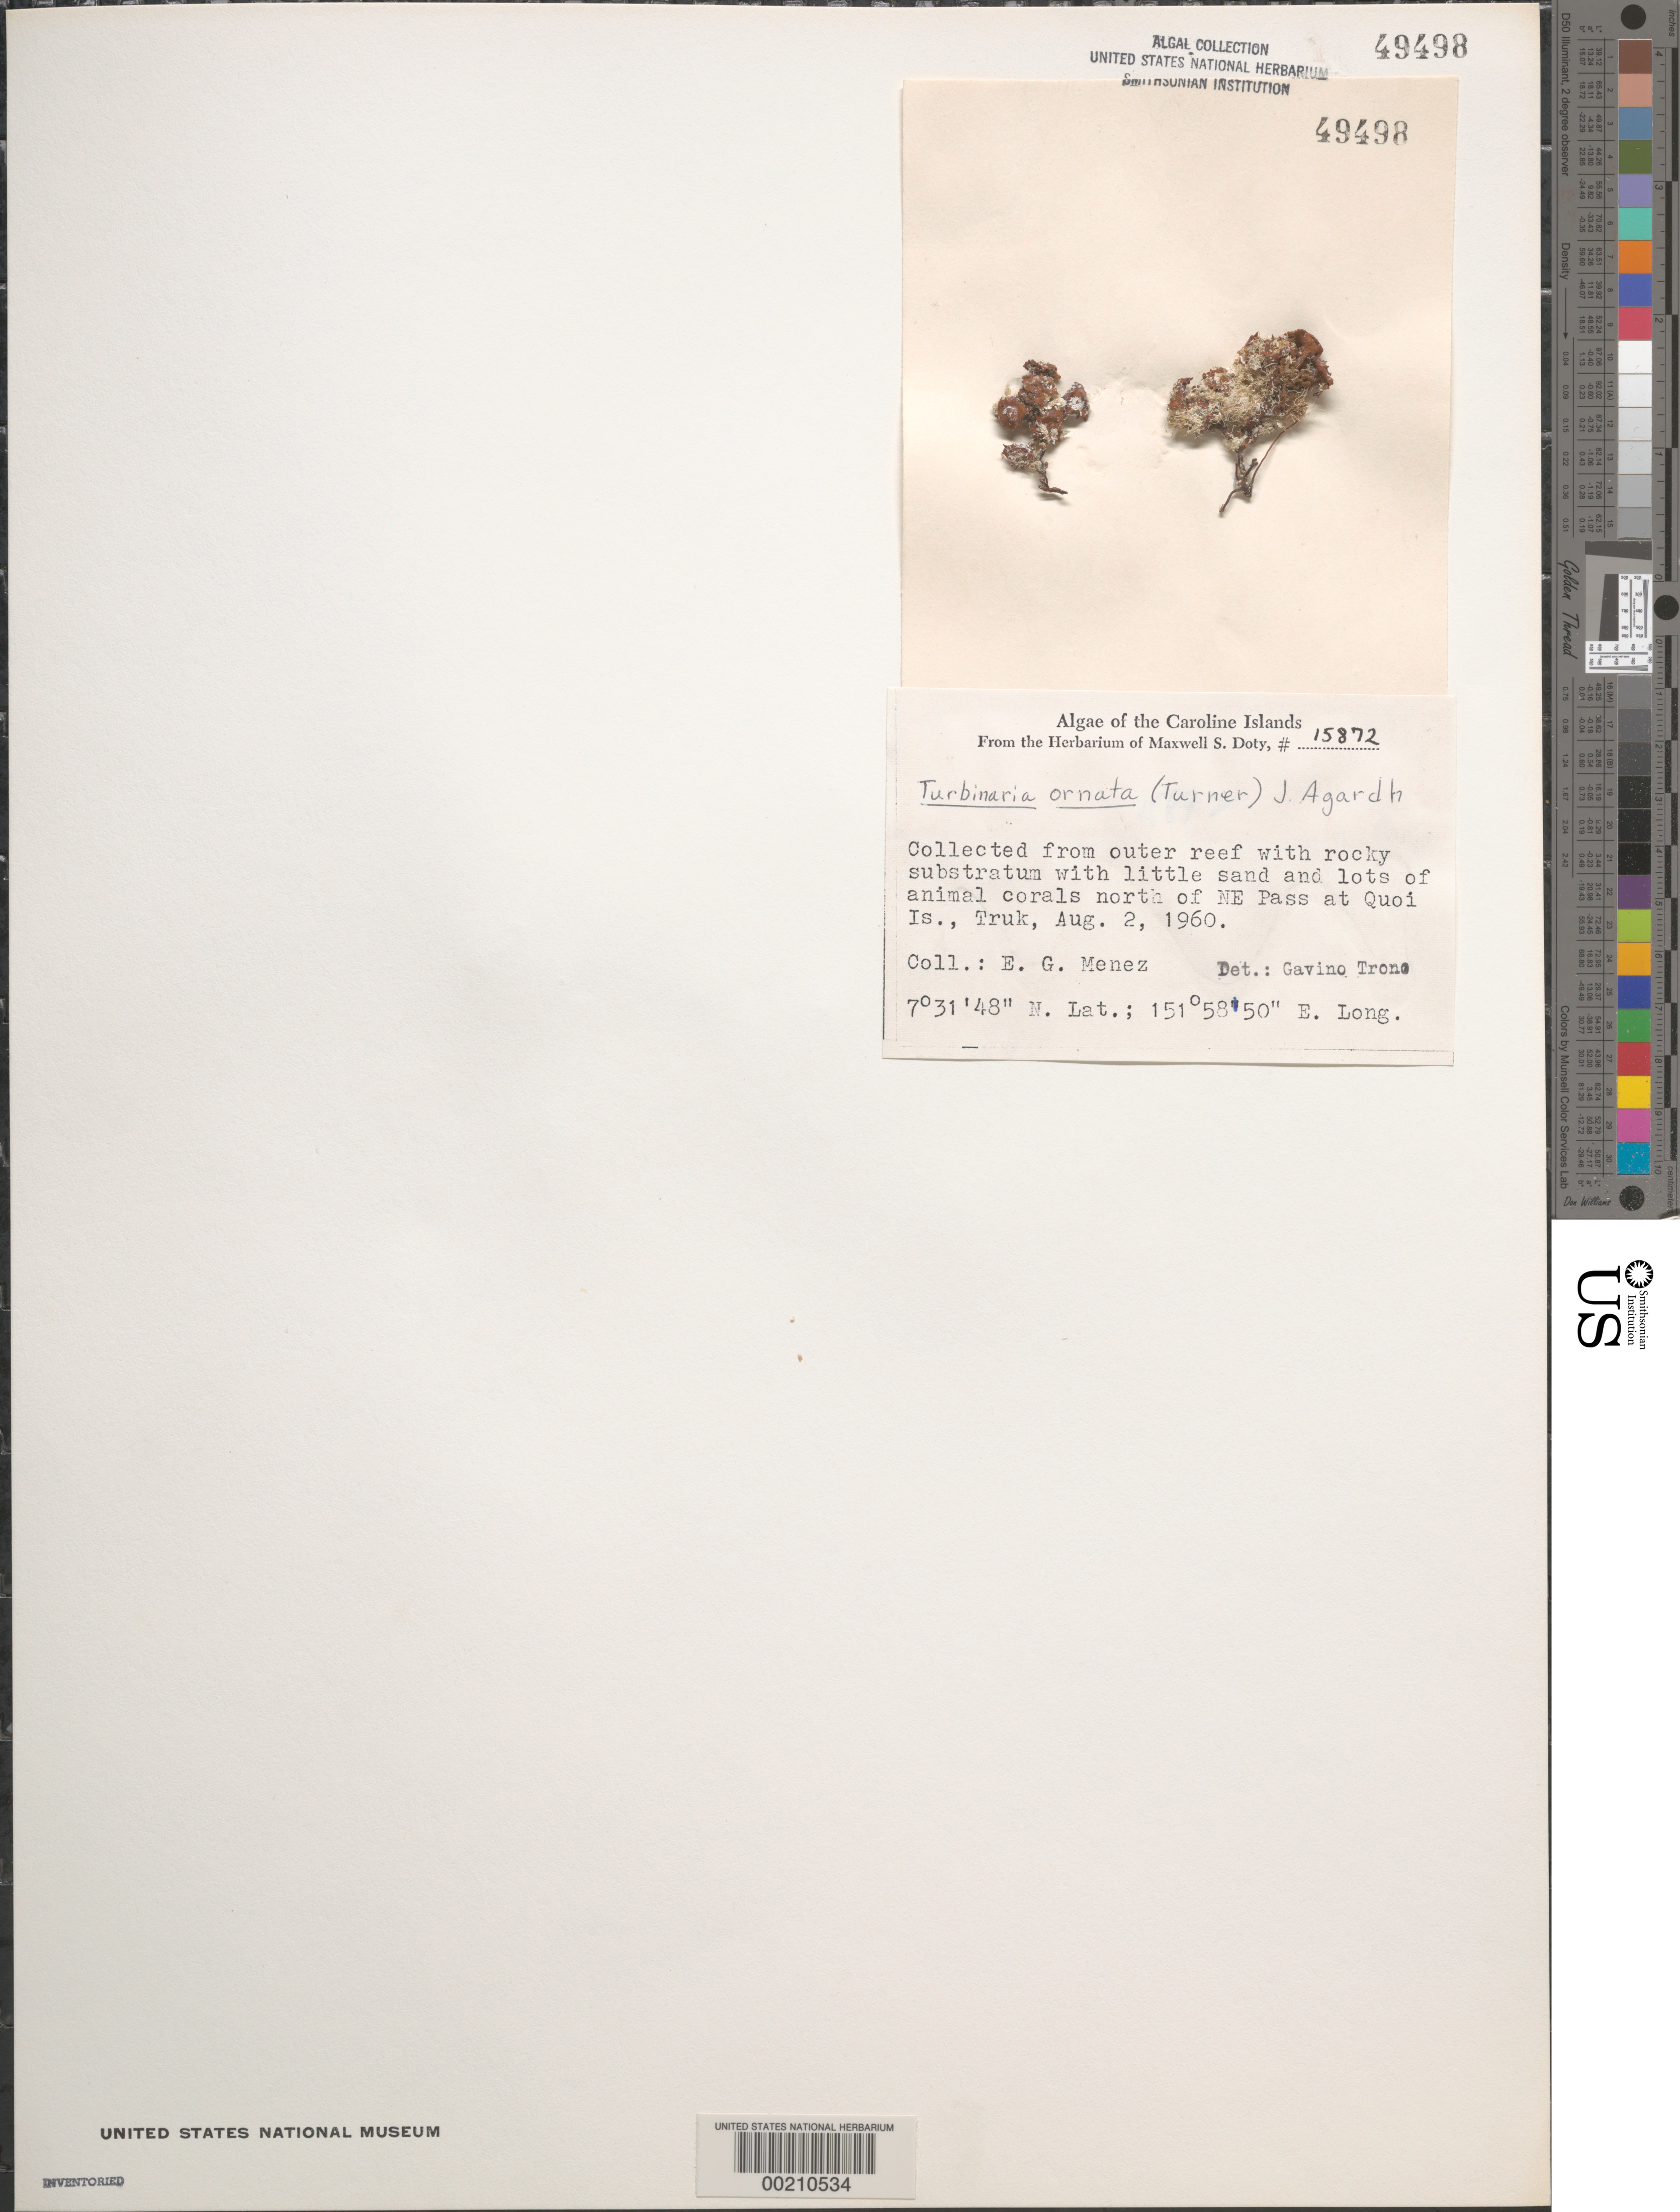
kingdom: Chromista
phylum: Ochrophyta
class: Phaeophyceae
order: Fucales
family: Sargassaceae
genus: Turbinaria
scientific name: Turbinaria ornata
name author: (Turner) J. Agardh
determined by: Trono, Gavino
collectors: Meñez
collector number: MSD 15872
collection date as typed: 02 Aug 1960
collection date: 1960-08-02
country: Micronesia, Federated States of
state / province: Truk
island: Truk (Chuuk) Is.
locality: Quoi Islet, N of Northeast pass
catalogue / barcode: US 49498